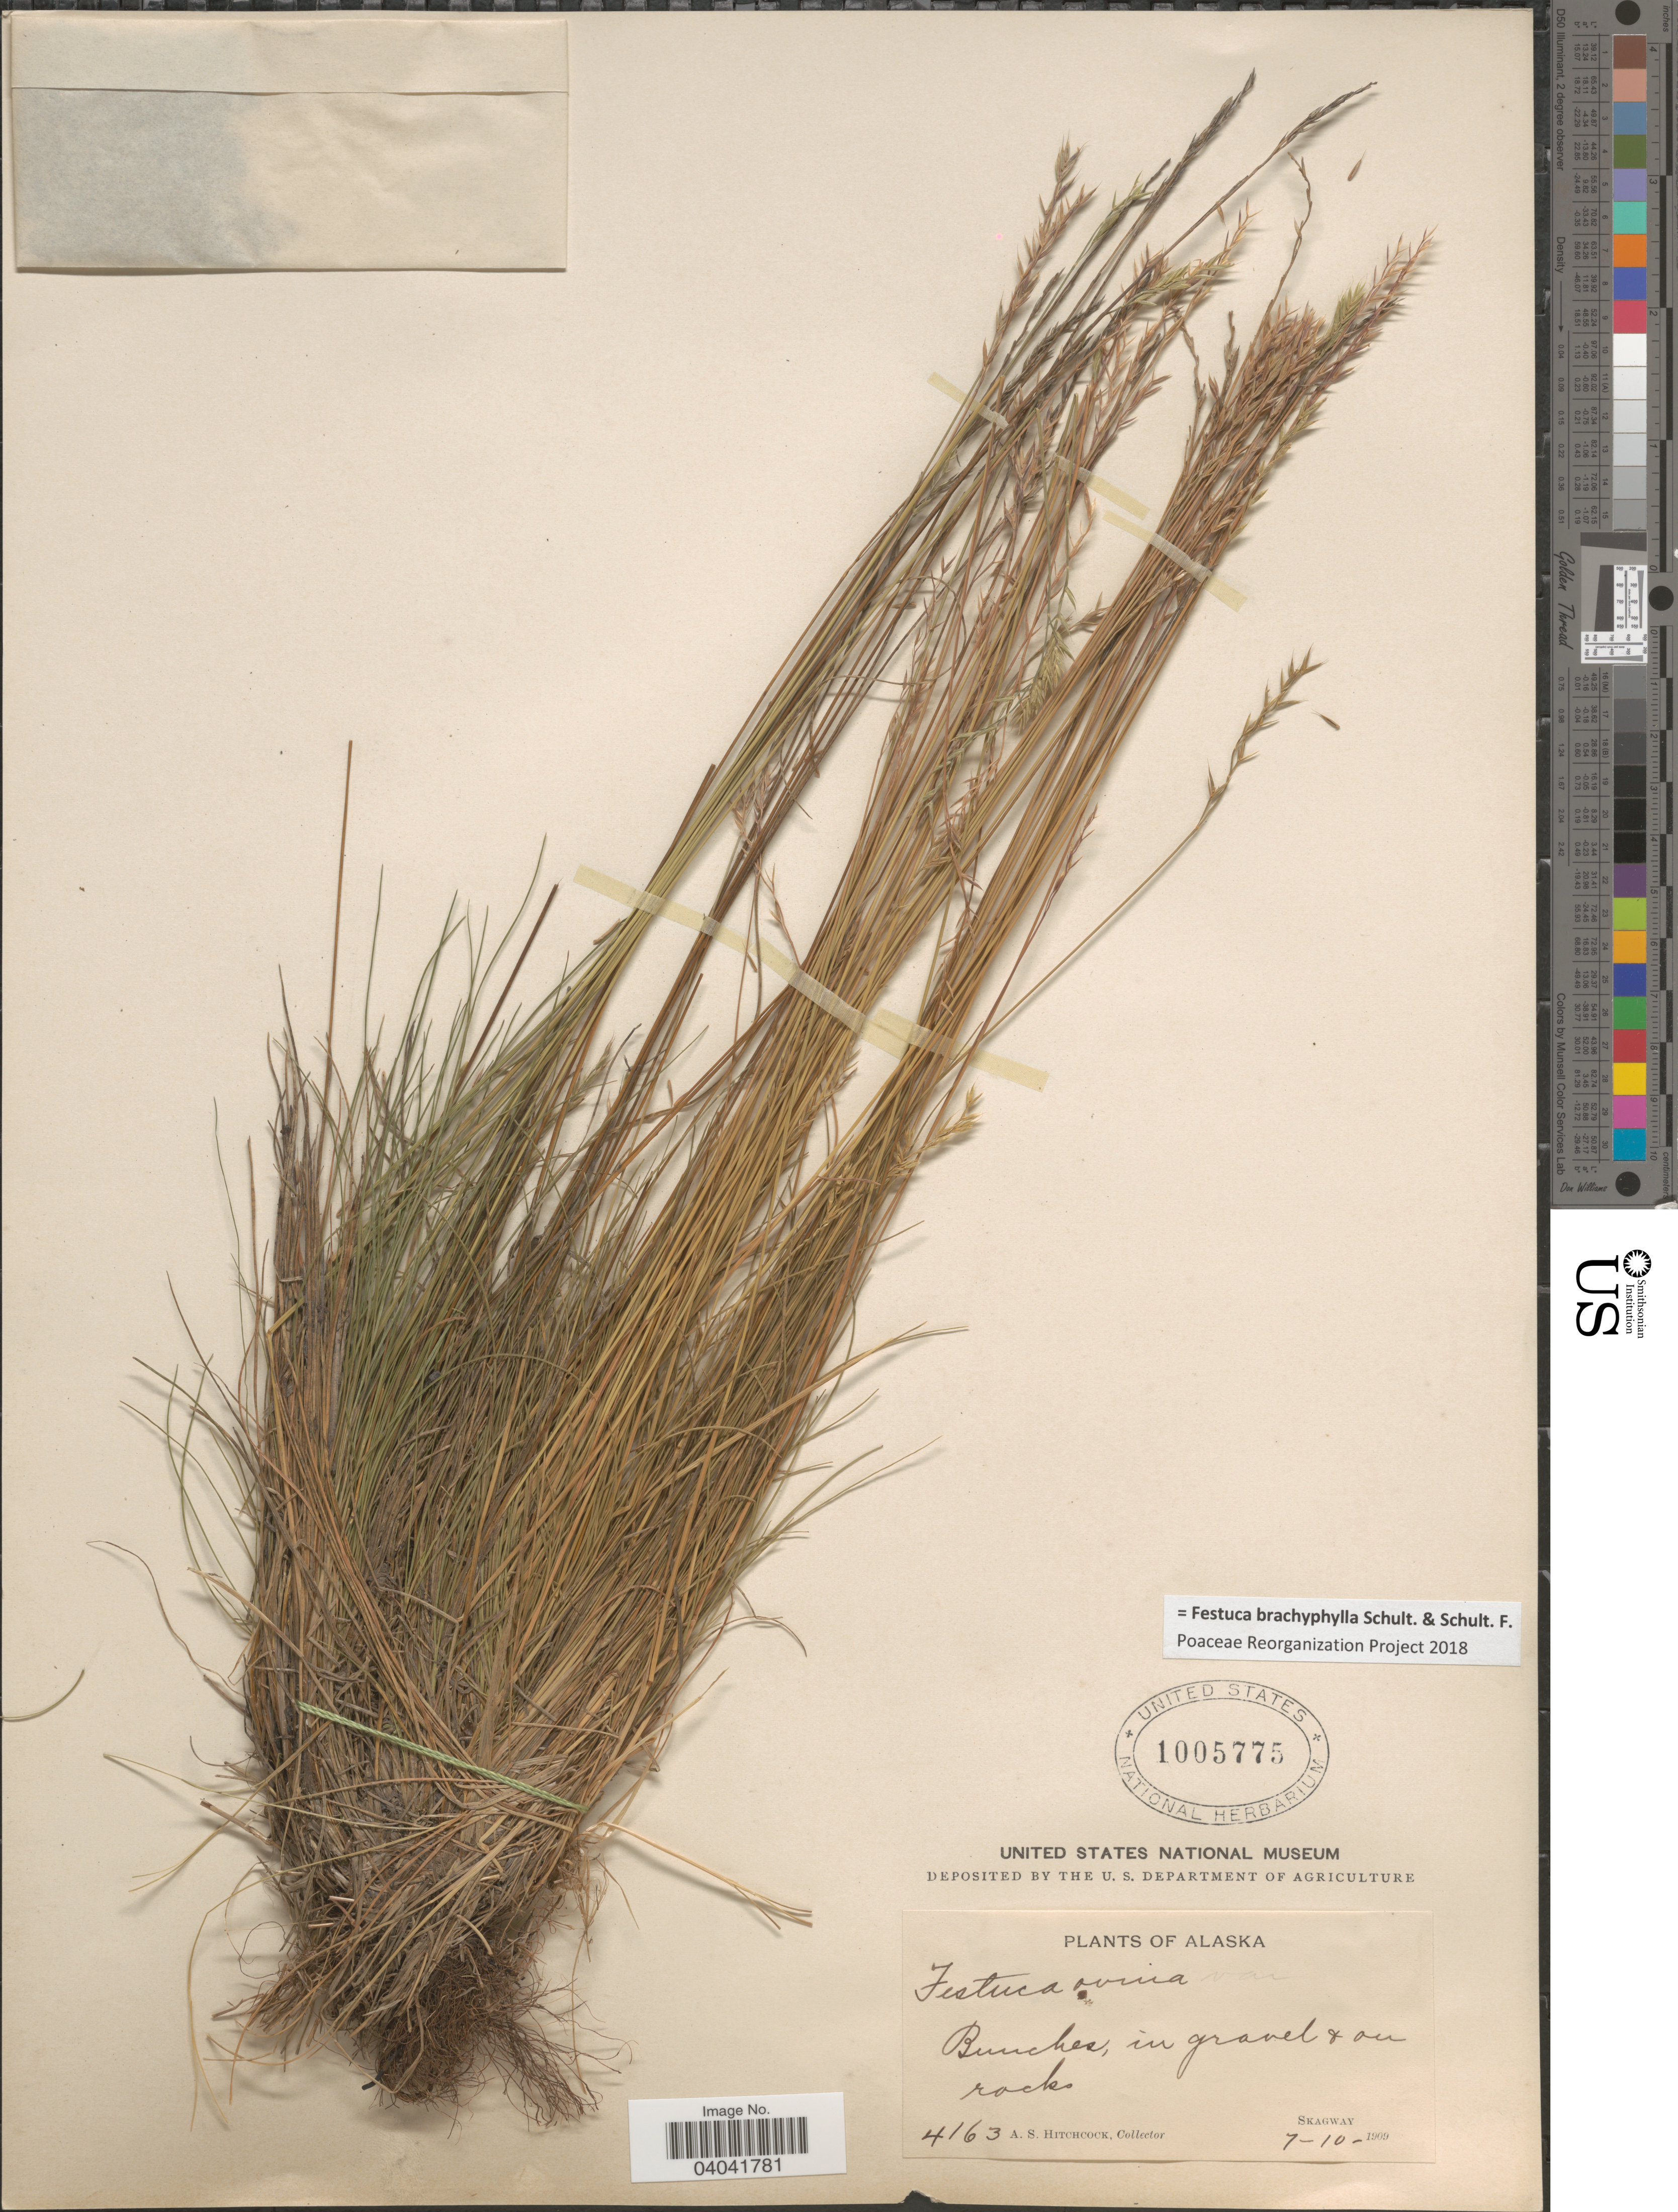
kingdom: Plantae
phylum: Tracheophyta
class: Liliopsida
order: Poales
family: Poaceae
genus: Festuca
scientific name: Festuca brachyphylla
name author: Schult. & Schult. f.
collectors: A. S. Hitchcock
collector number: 4163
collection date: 1909-07-10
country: United States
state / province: Alaska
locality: Skagway.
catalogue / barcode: US 1005775